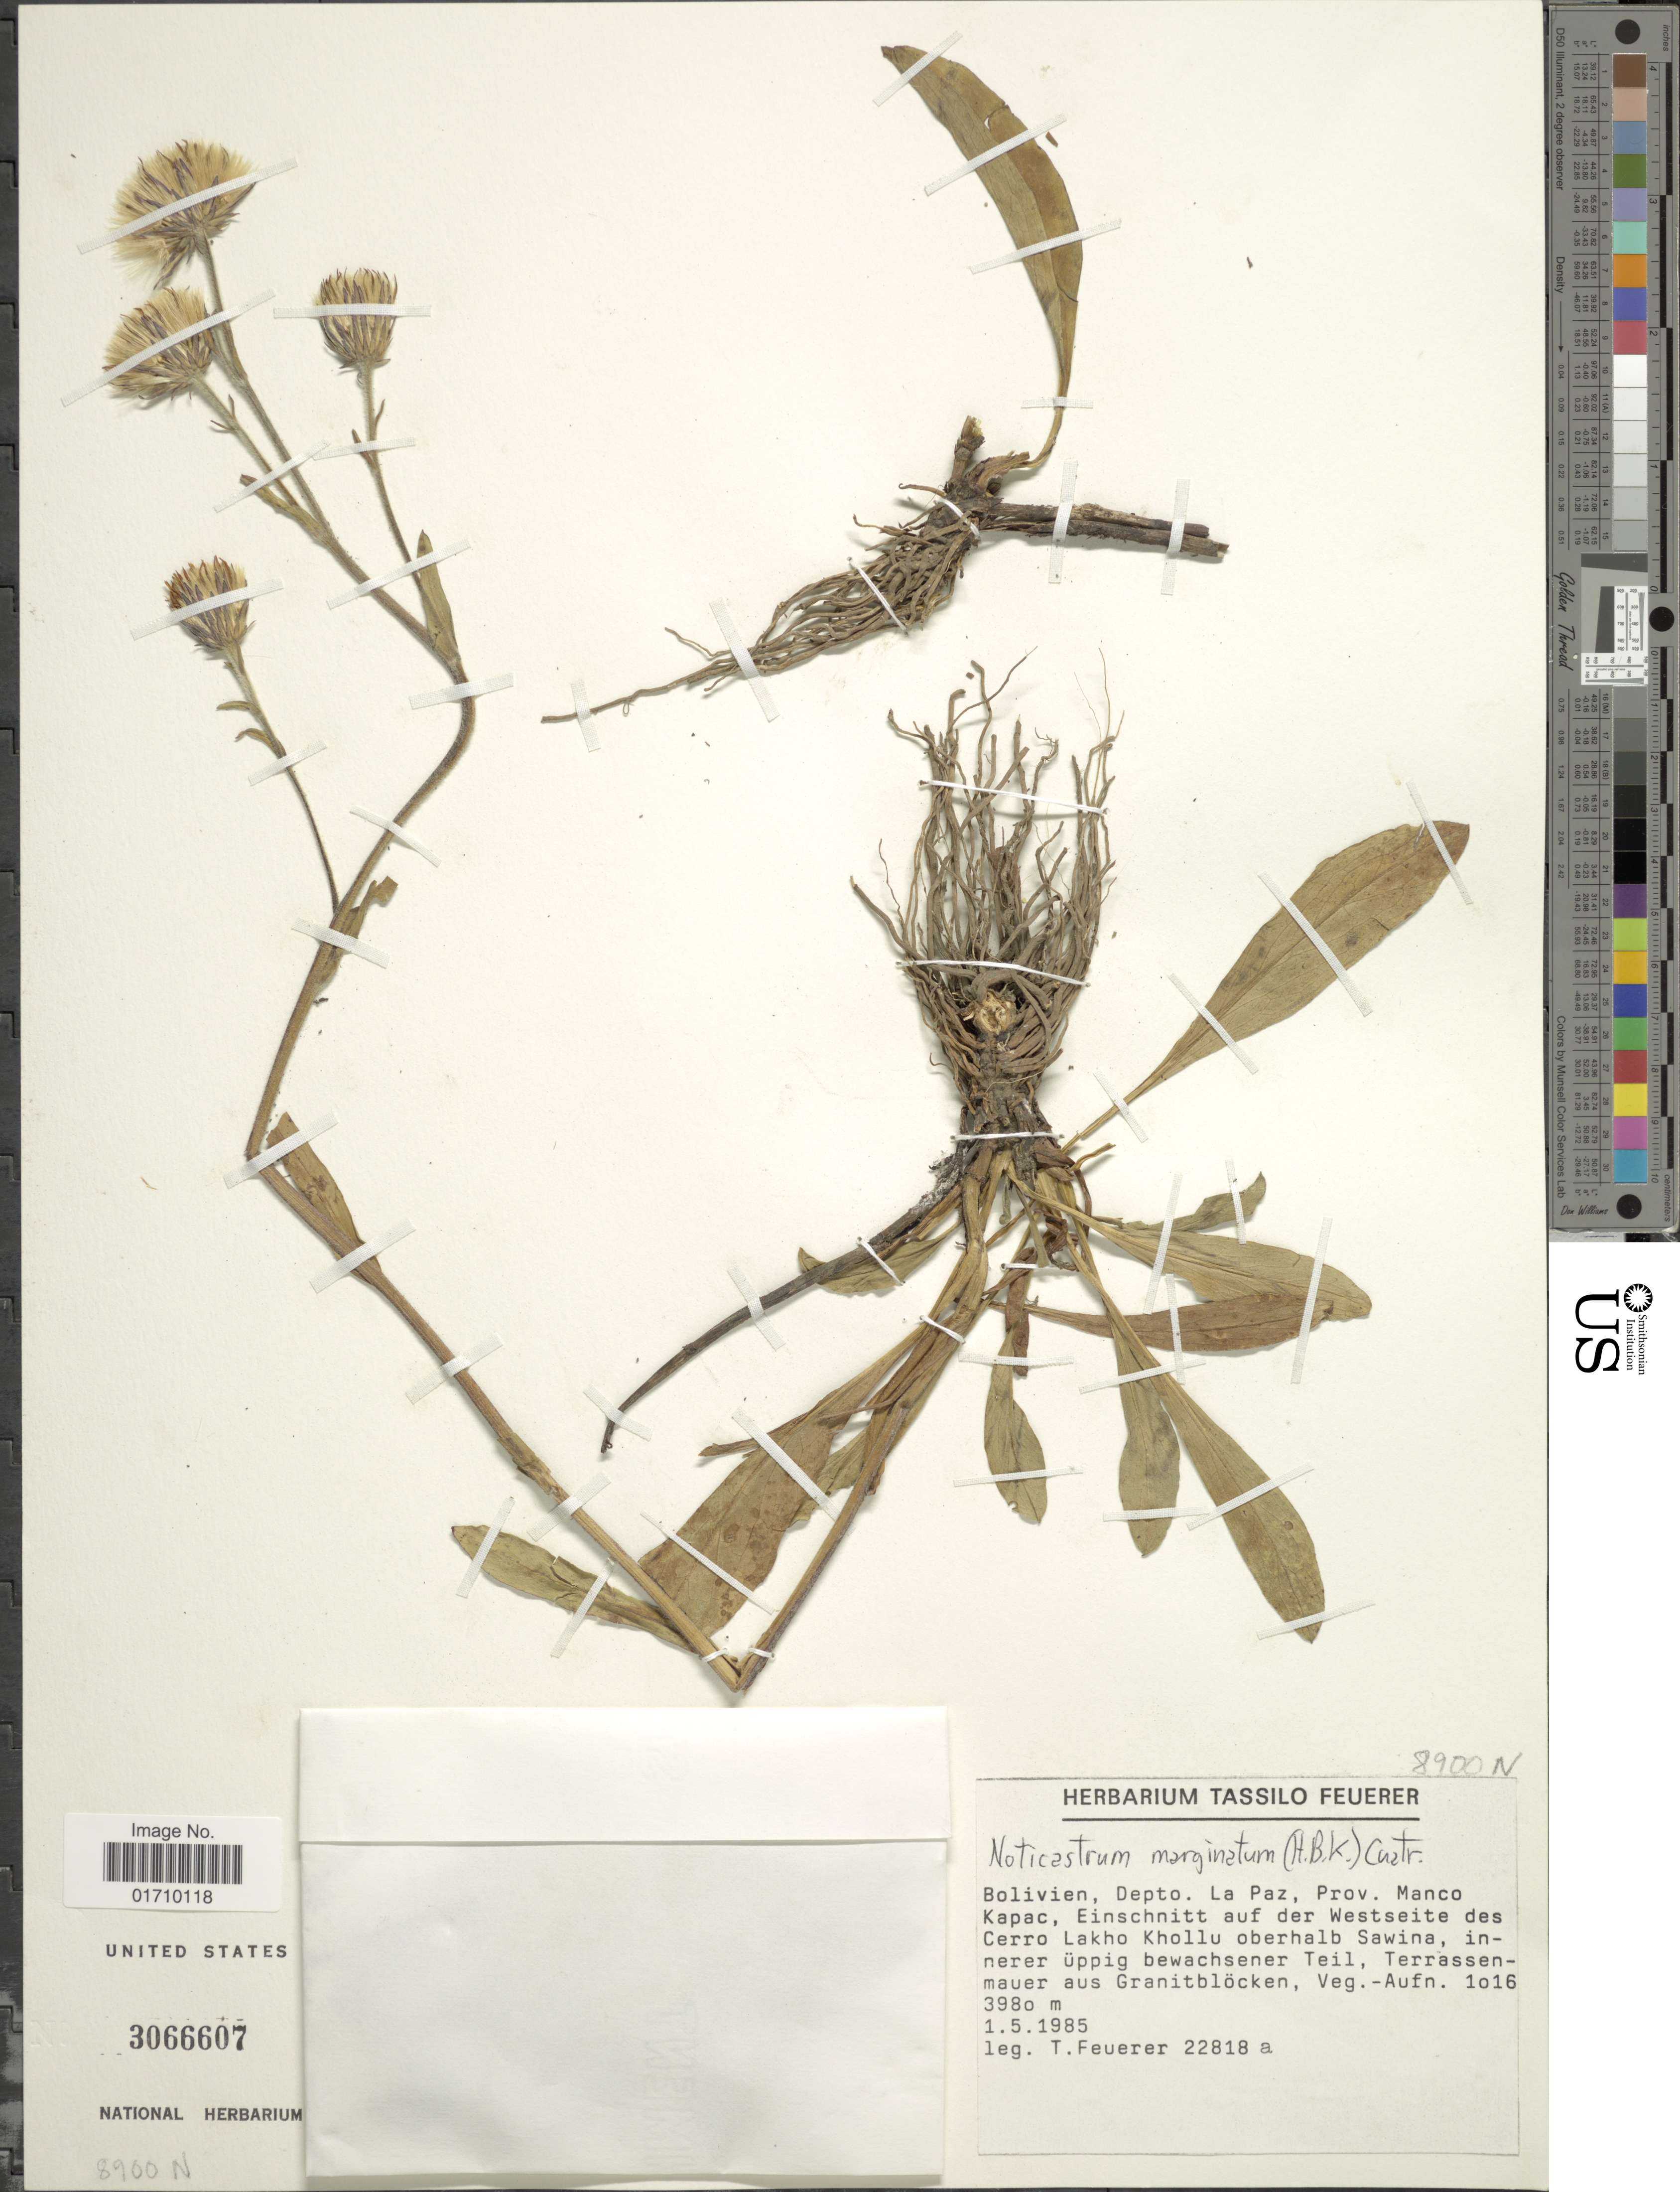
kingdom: Plantae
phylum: Tracheophyta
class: Magnoliopsida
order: Asterales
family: Asteraceae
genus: Noticastrum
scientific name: Noticastrum marginatum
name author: (Kunth) Cuatrec.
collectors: T. Feuerer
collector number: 22818a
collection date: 1985-05-01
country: Bolivia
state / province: La Paz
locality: Prov. Manco Kapac, Einschnitt auf der Westdeite des Cerro Lakho Khollu oberhalb Sawina, innerer uppig bewachsener Teil, Terrassenmauer aus Granitblocken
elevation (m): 3980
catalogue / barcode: US 3066607